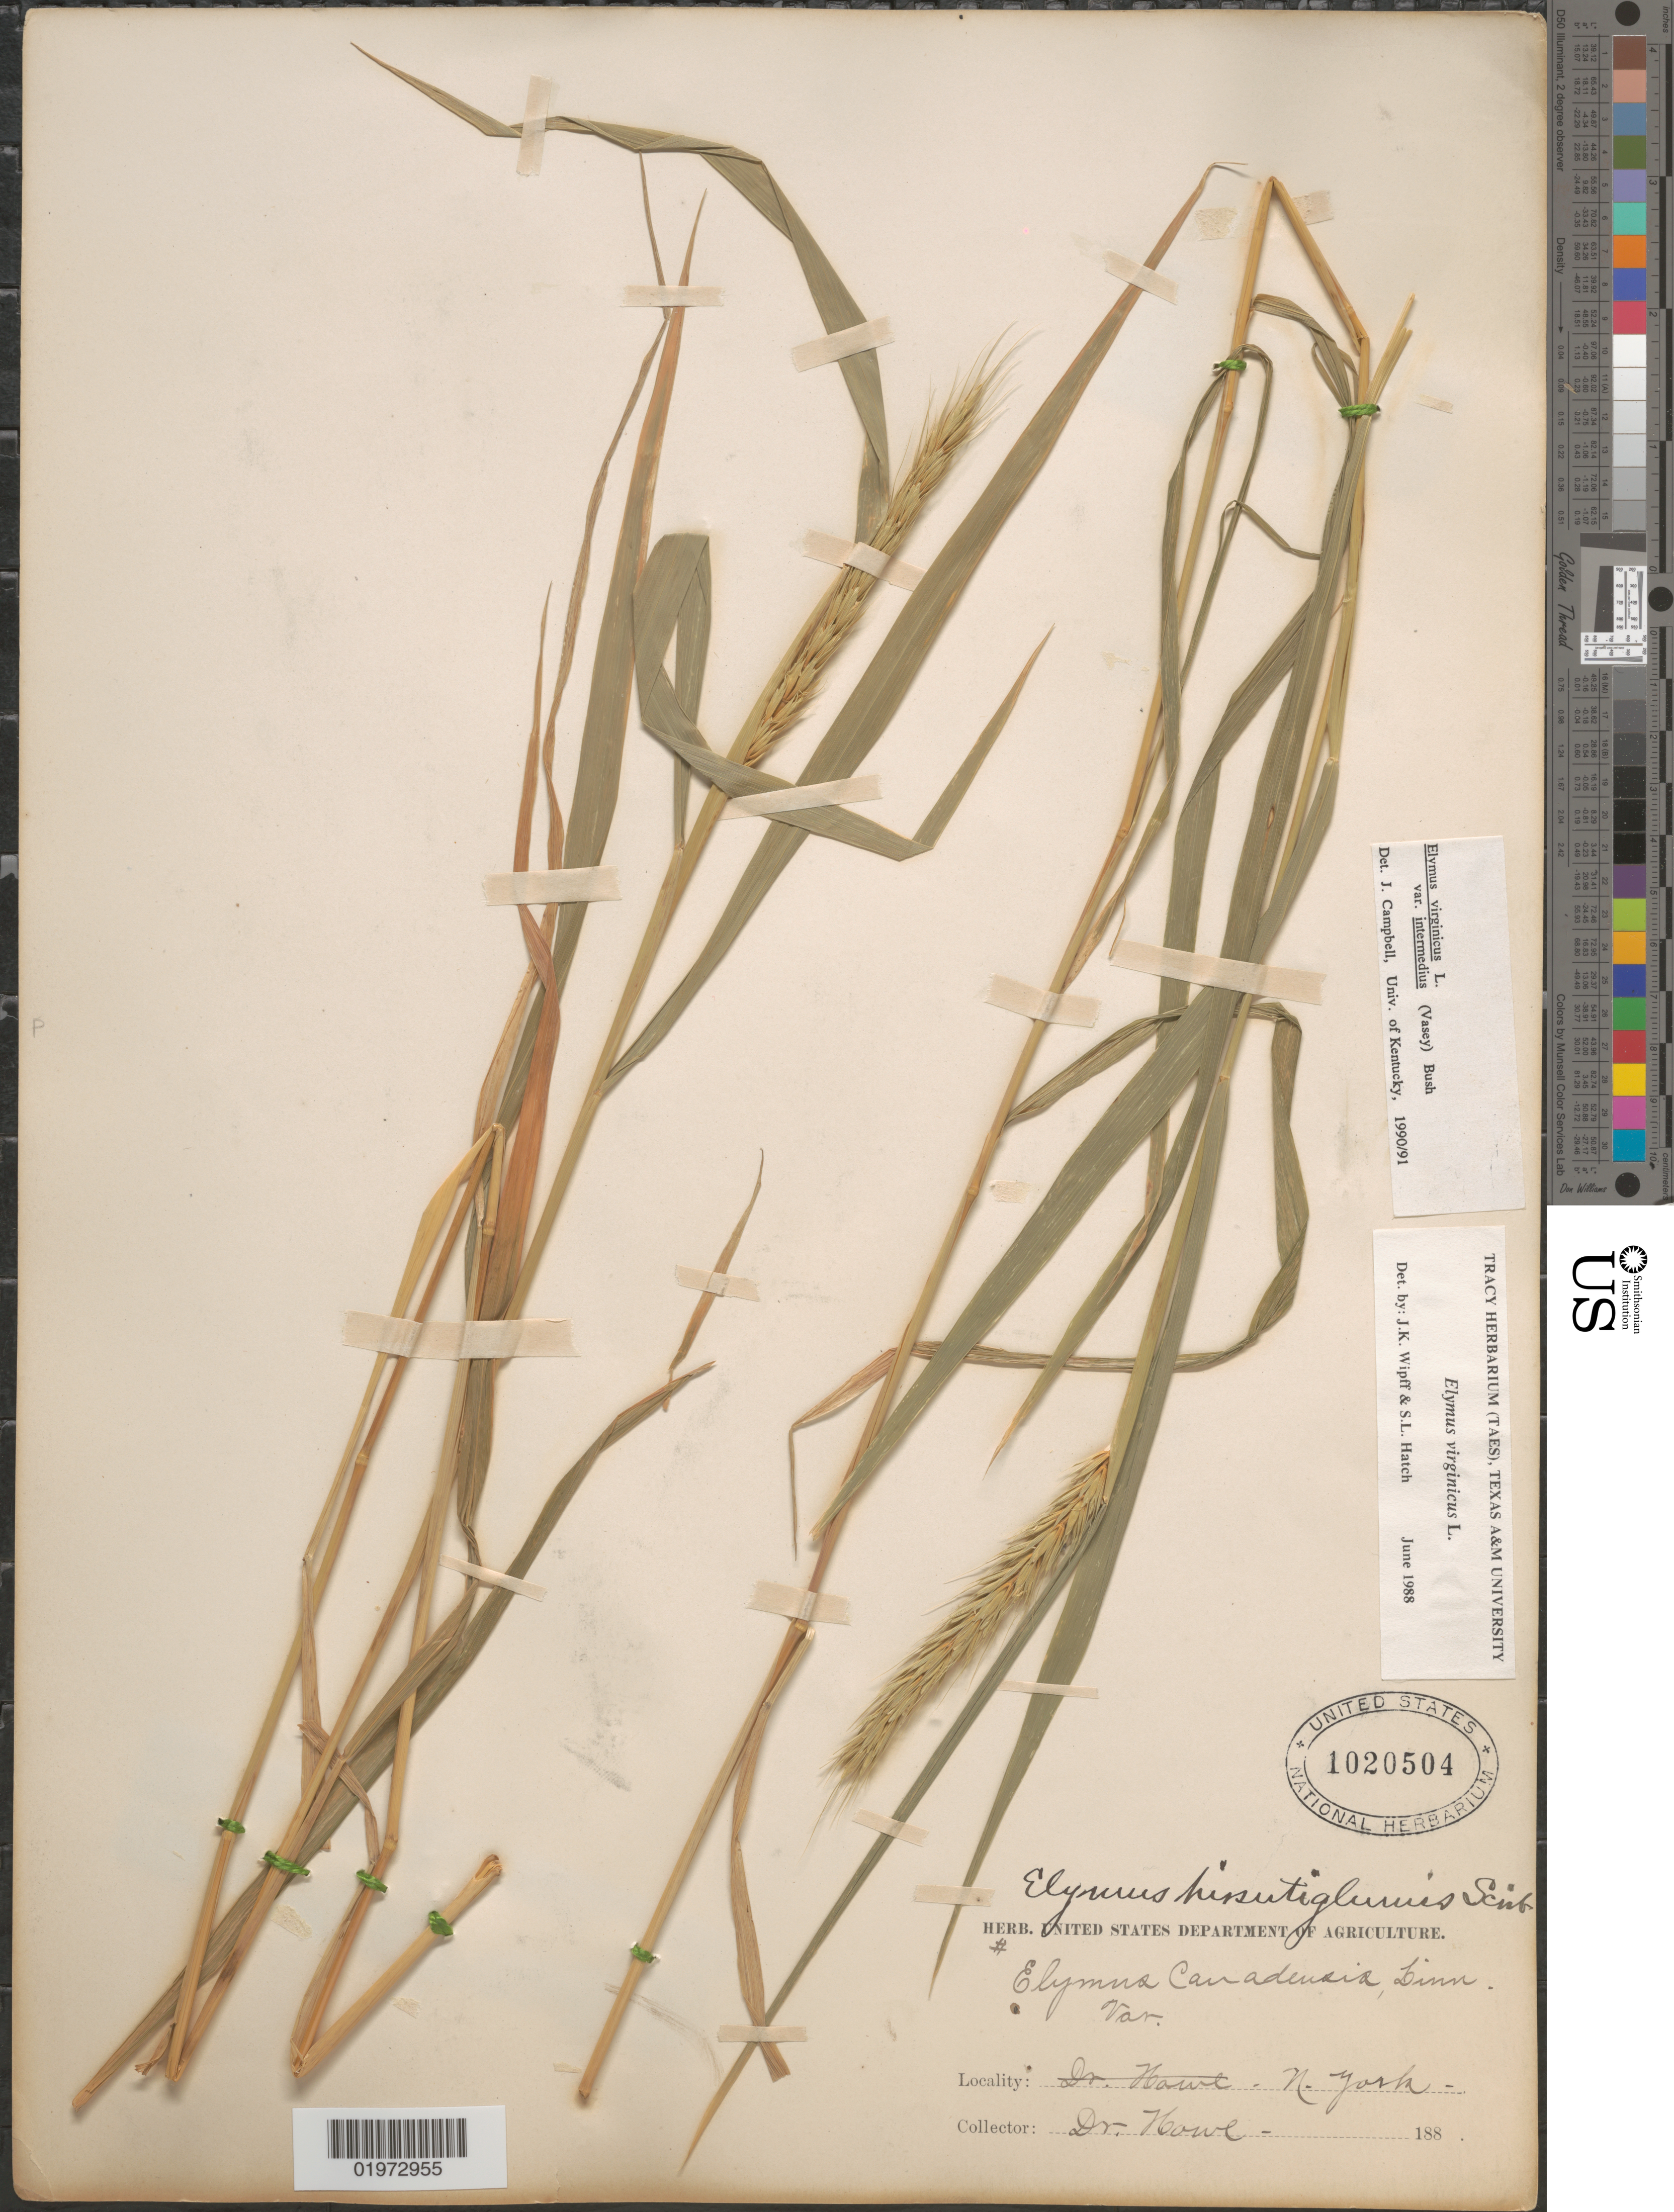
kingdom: Plantae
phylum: Tracheophyta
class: Liliopsida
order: Poales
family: Poaceae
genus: Elymus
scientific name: Elymus virginicus var. intermedius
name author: L.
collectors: Howe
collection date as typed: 188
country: United States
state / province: New York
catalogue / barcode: US 1020504